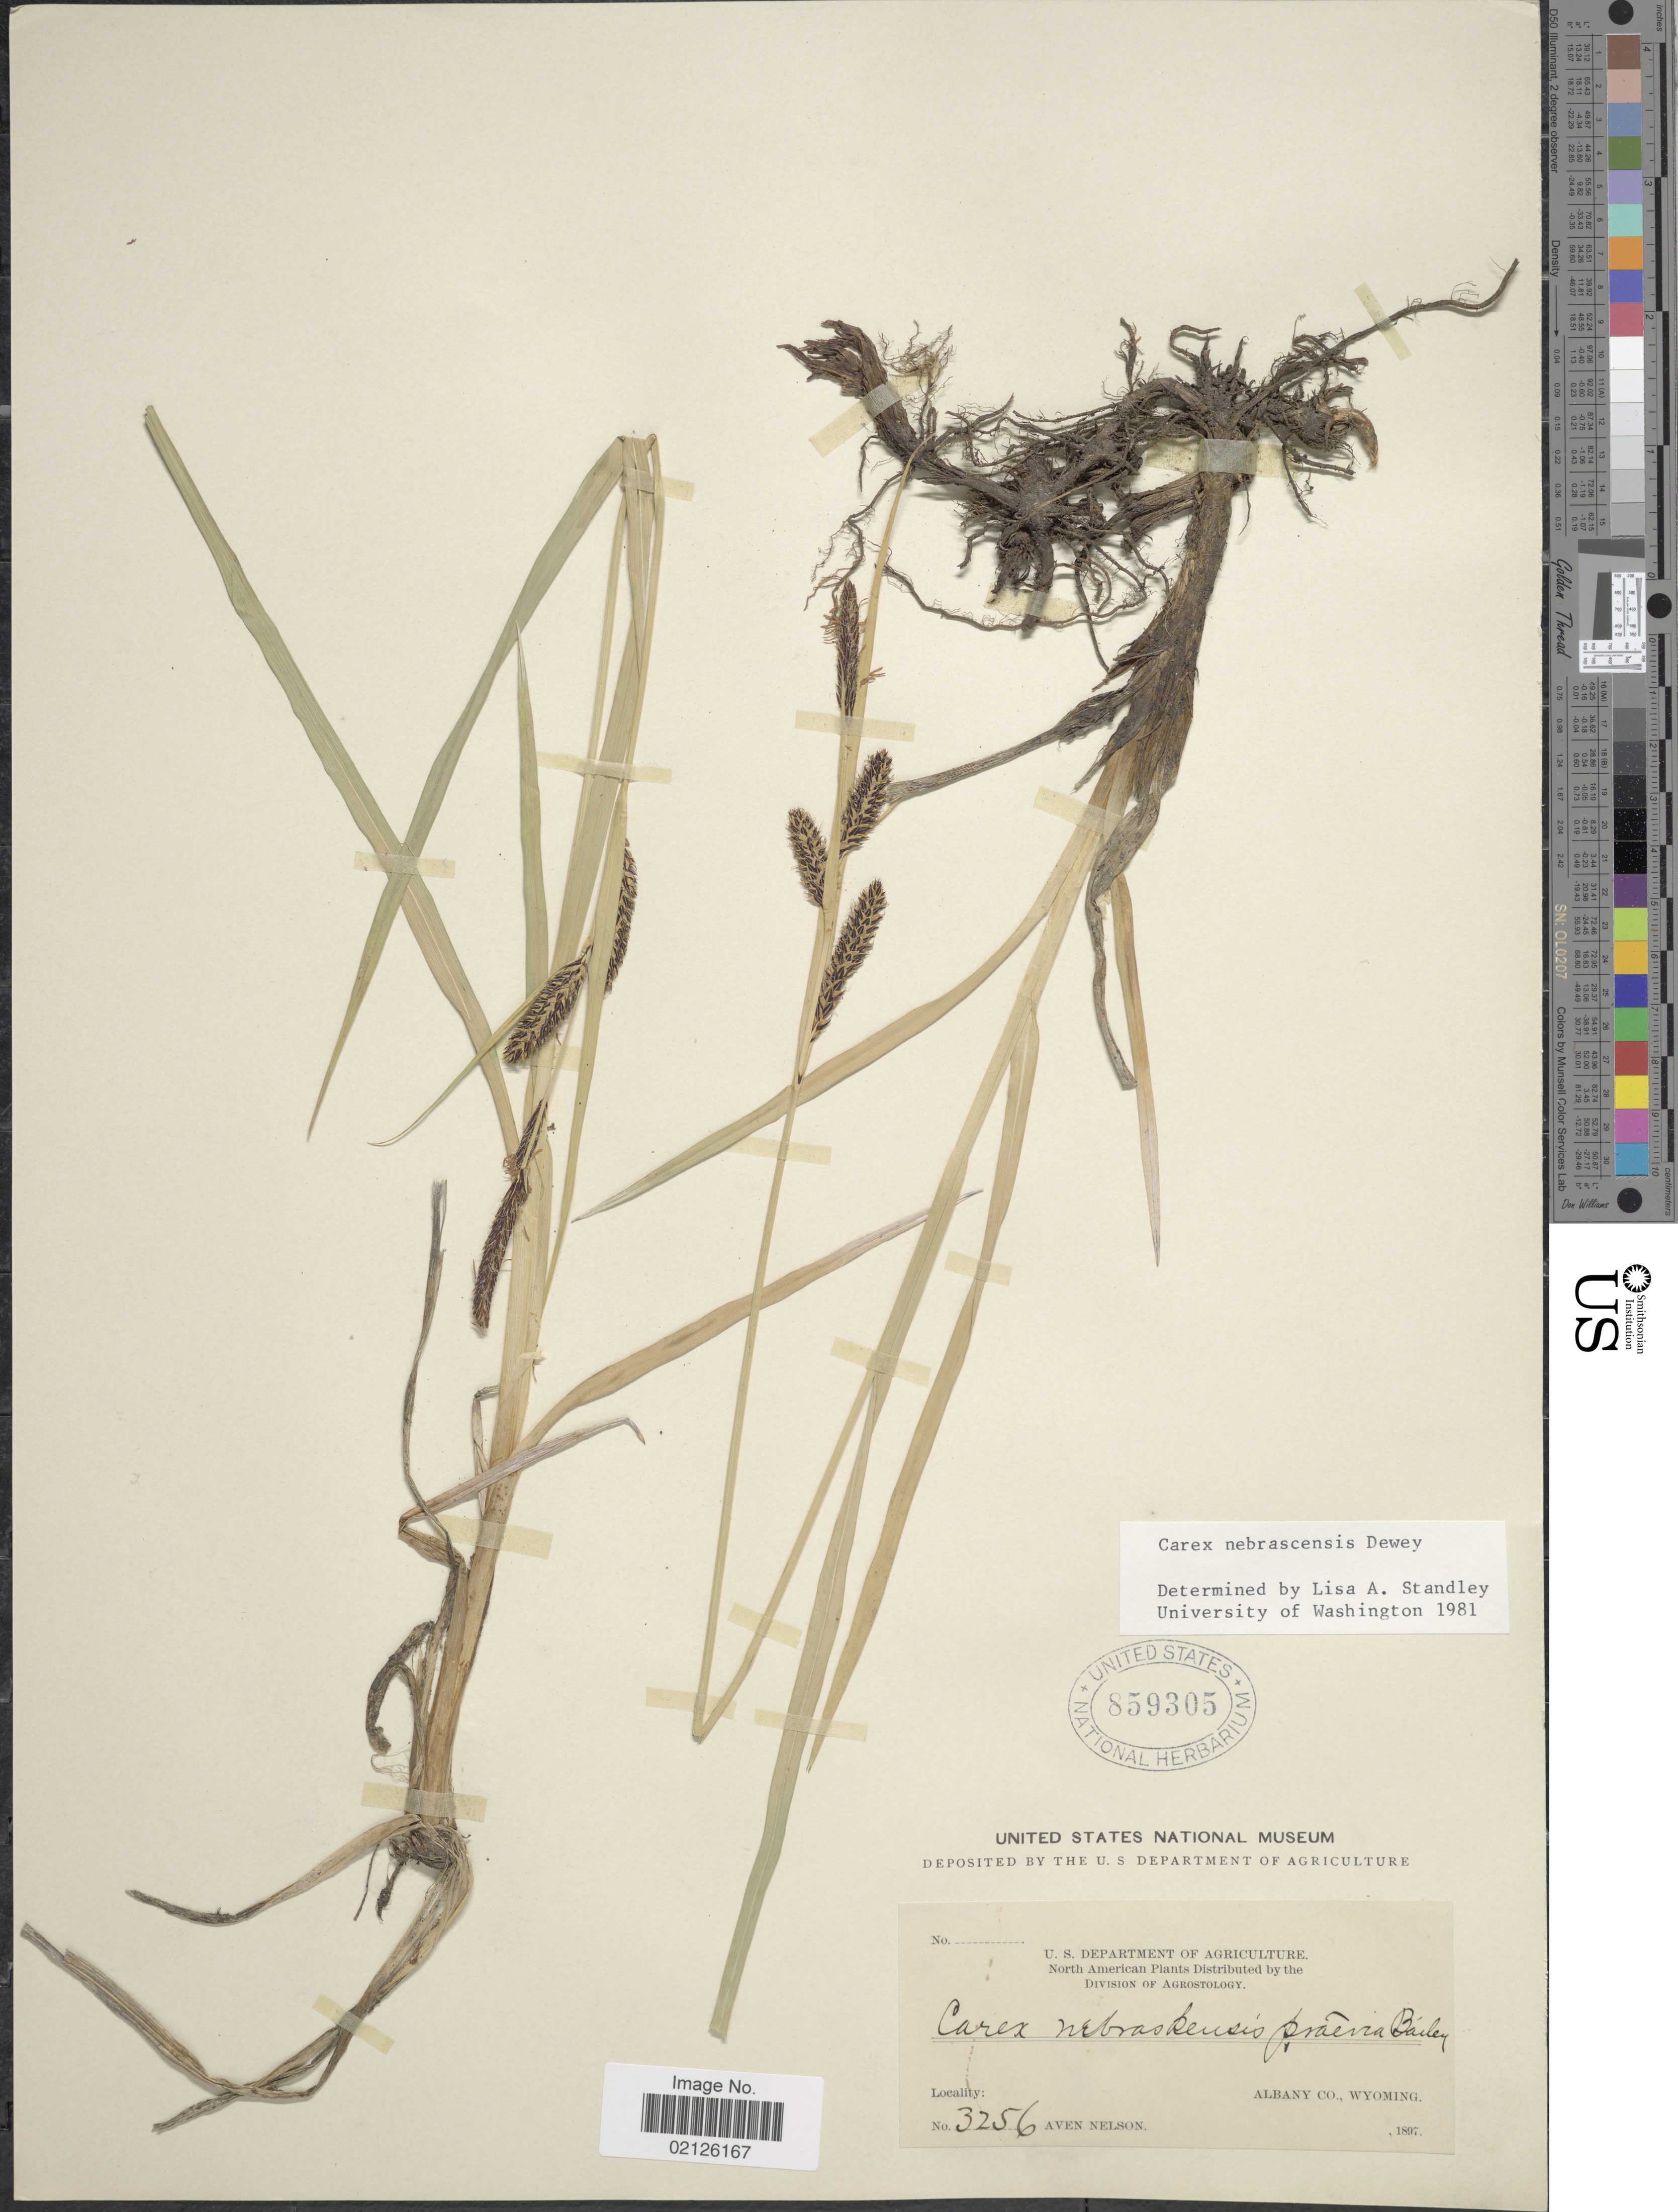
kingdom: Plantae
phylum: Tracheophyta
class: Liliopsida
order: Poales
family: Cyperaceae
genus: Carex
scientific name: Carex nebrascensis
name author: Dewey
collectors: A. Nelson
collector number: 3256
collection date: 1897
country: United States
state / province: Wyoming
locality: Albany Co.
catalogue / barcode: US 859305